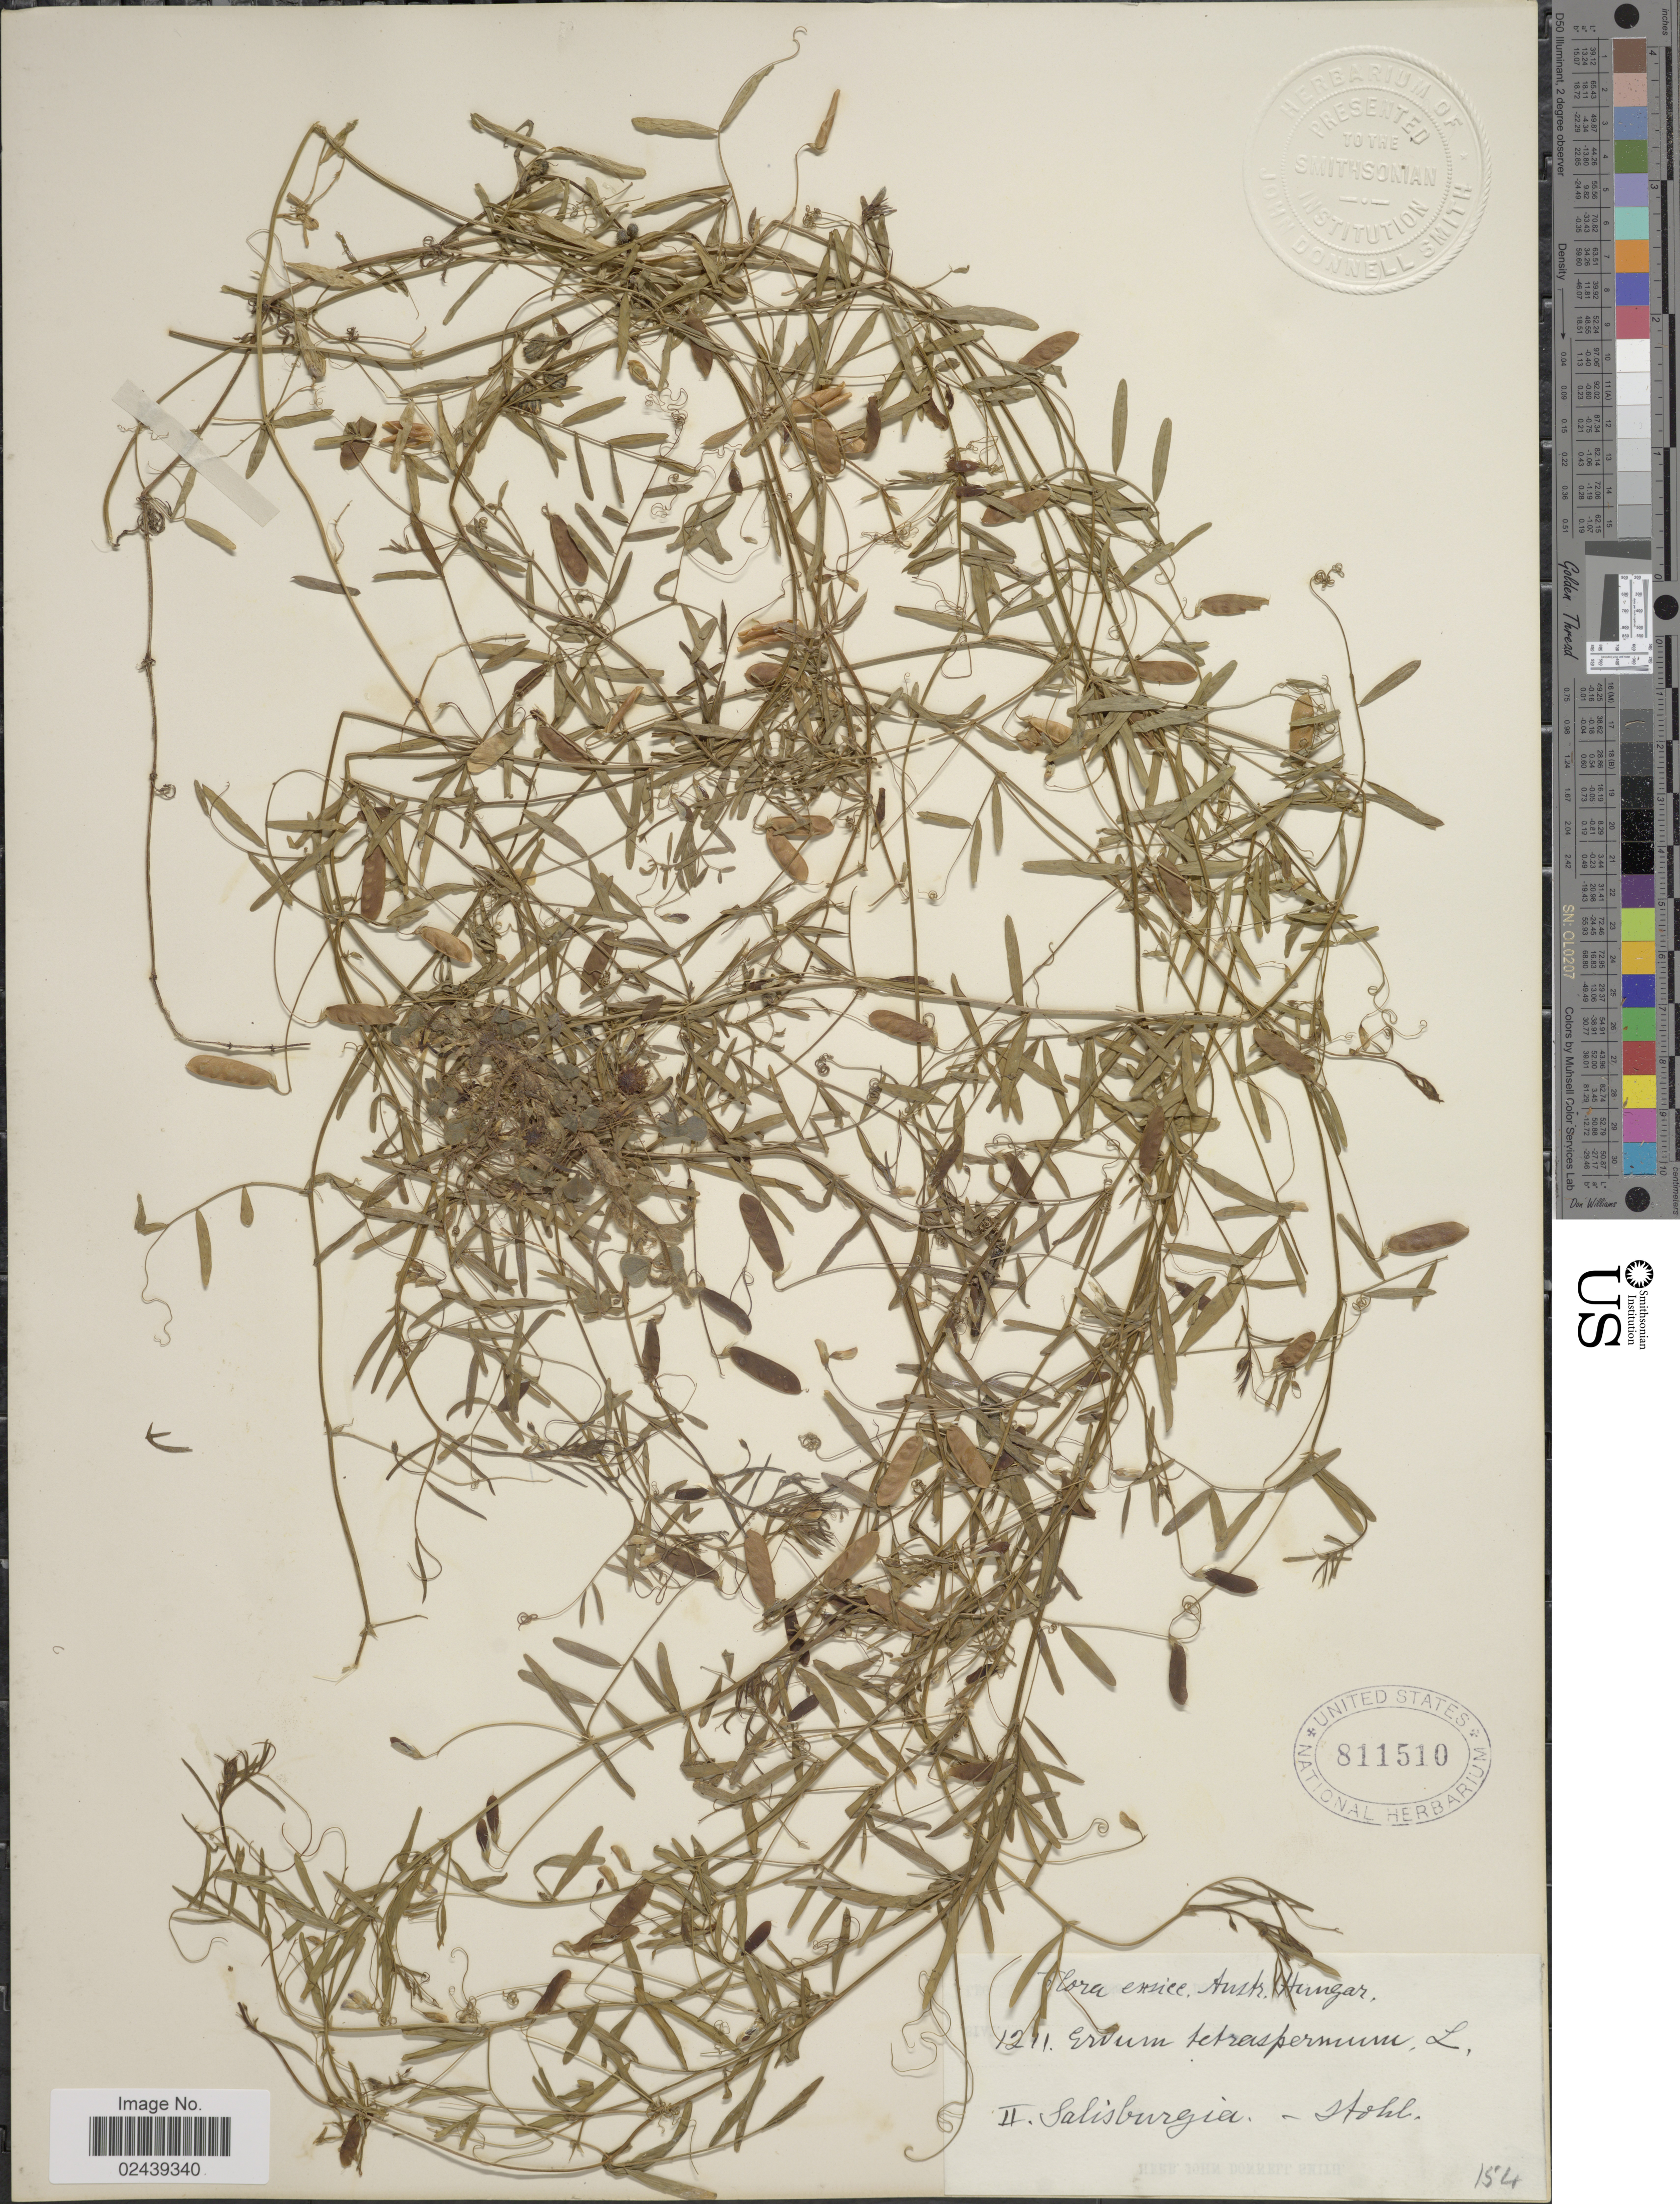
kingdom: Plantae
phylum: Tracheophyta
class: Magnoliopsida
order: Fabales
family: Fabaceae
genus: Vicia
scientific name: Vicia tetrasperma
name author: (L.) Schreb.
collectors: Stohl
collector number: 1211/154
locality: Austr. Hungar. Salisburgia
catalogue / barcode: US 811510